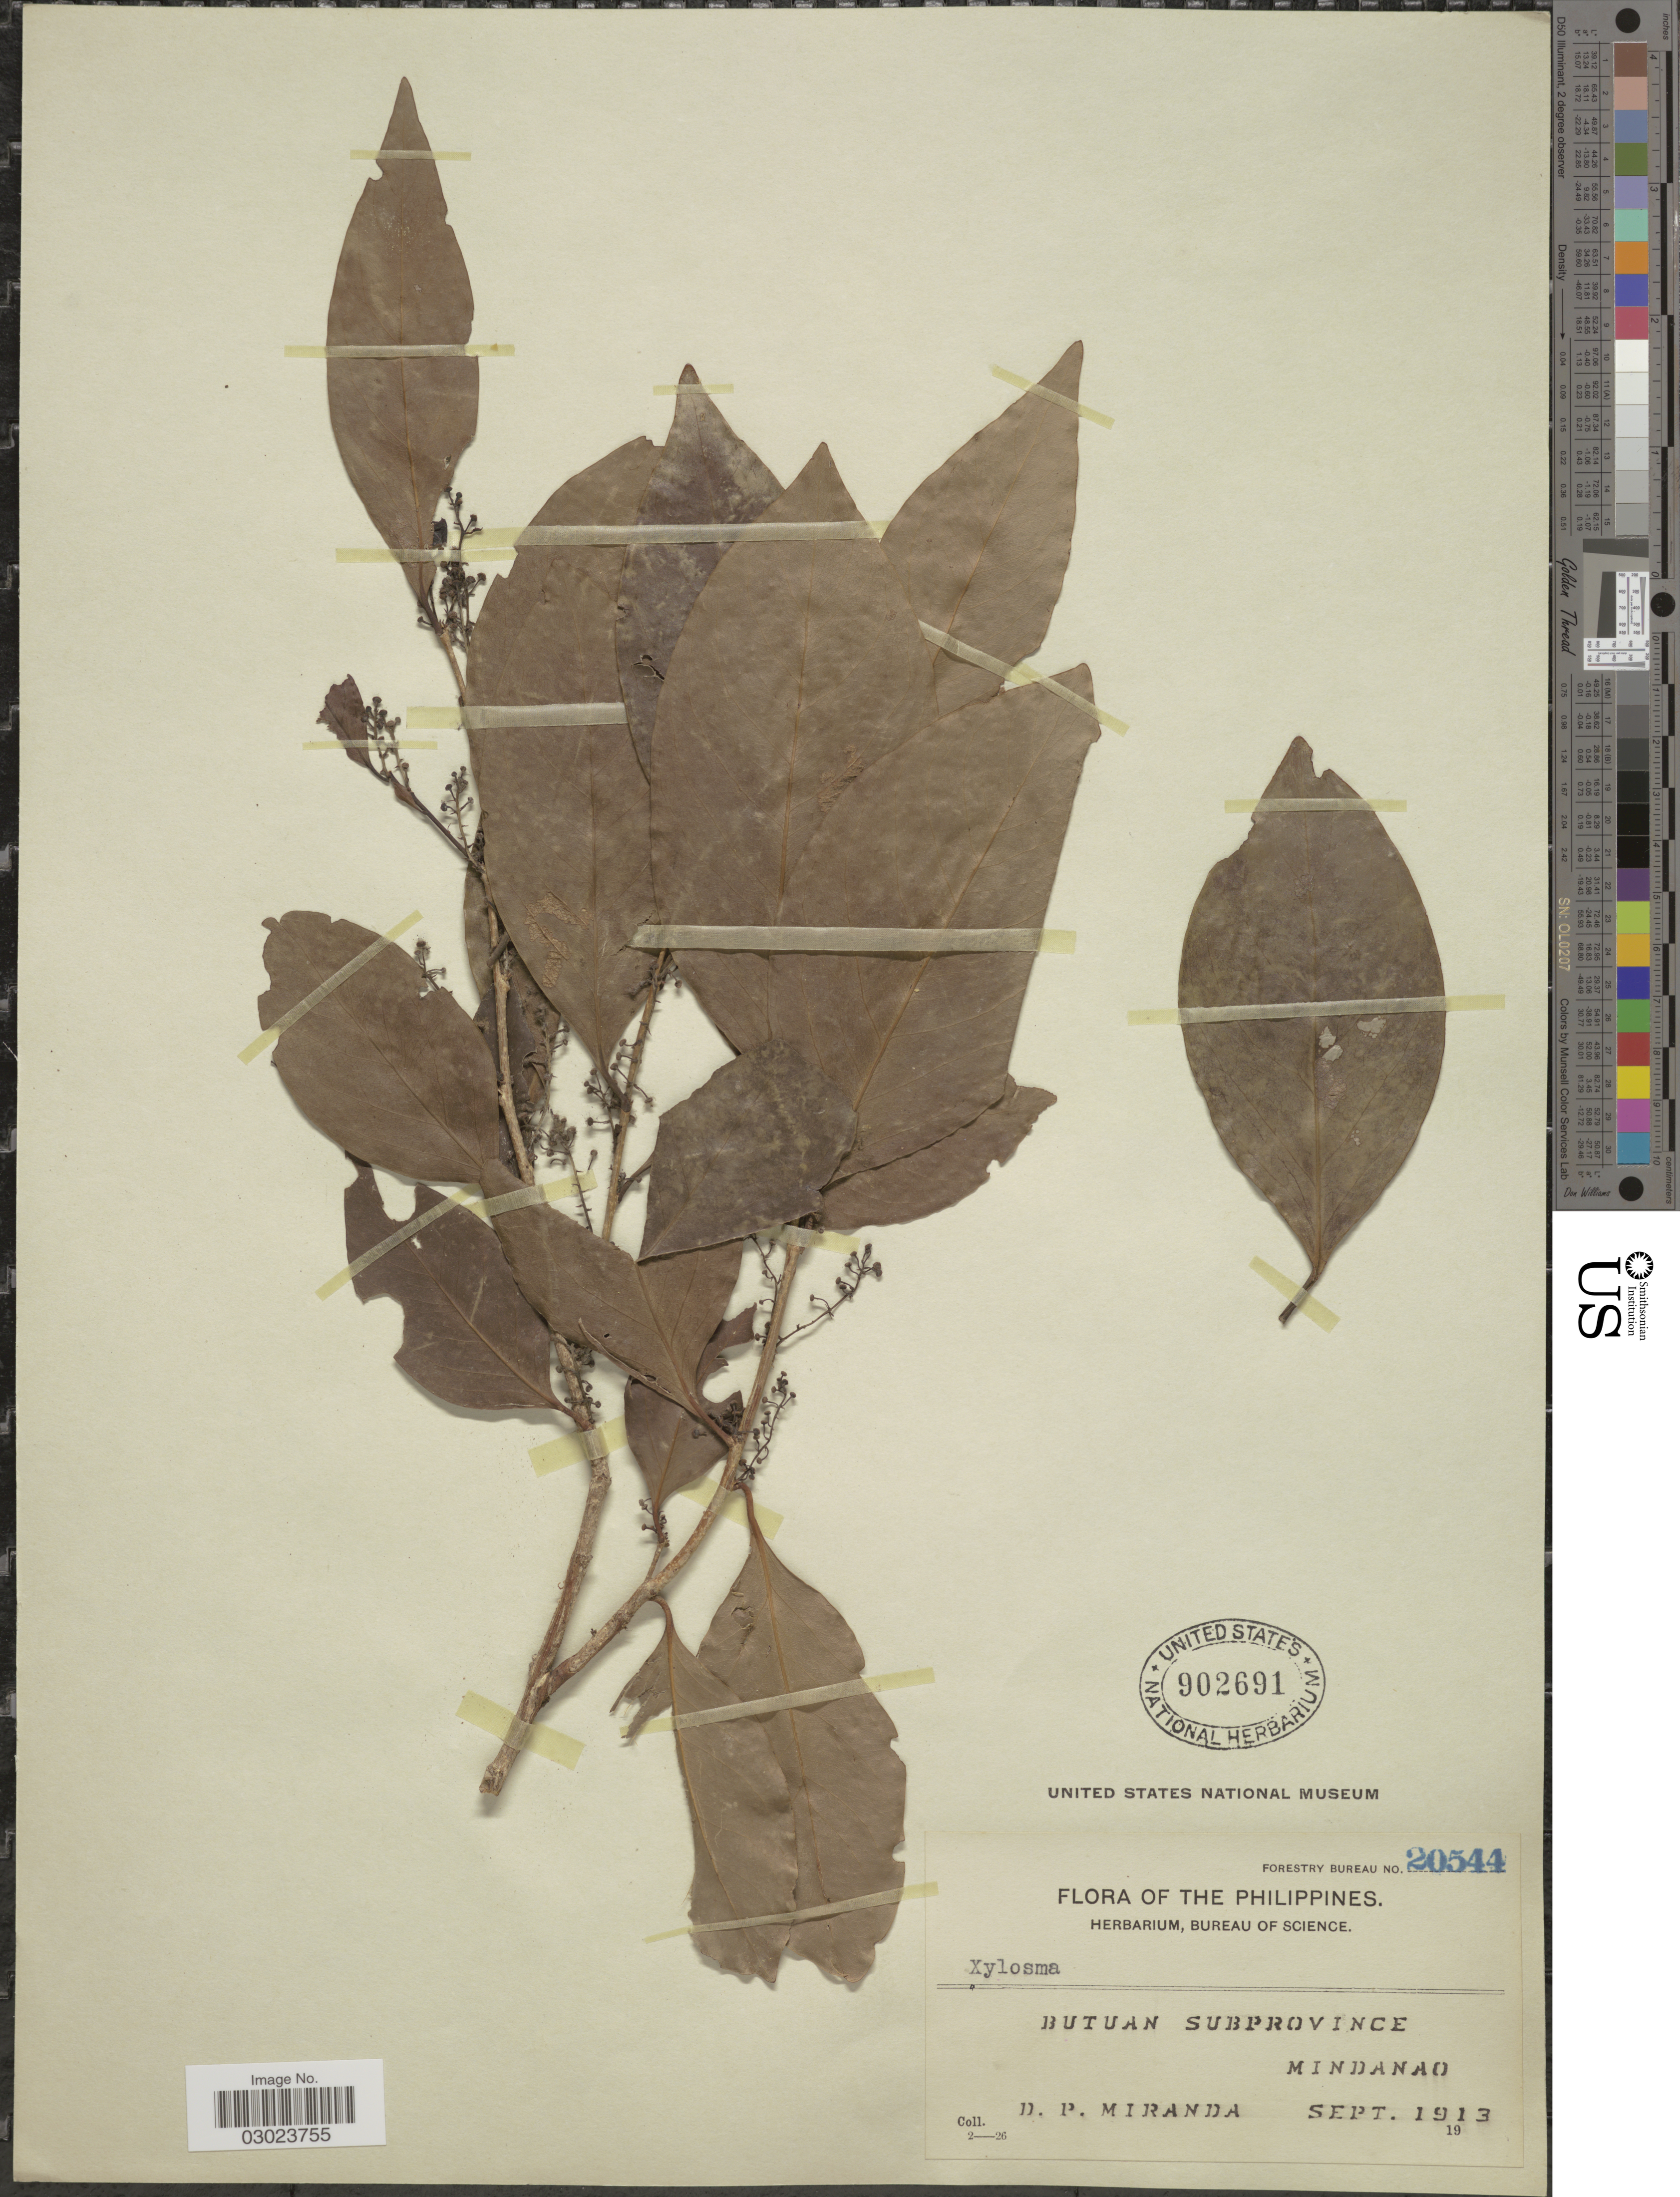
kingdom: Plantae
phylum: Tracheophyta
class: Magnoliopsida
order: Malpighiales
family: Salicaceae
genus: Xylosma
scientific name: Xylosma luzonensis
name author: Clos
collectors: D. P. Miranda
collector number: Forestry Bureau 20544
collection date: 1913-09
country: Philippines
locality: Butuan Subprovince, Mindanao.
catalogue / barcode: US 902691